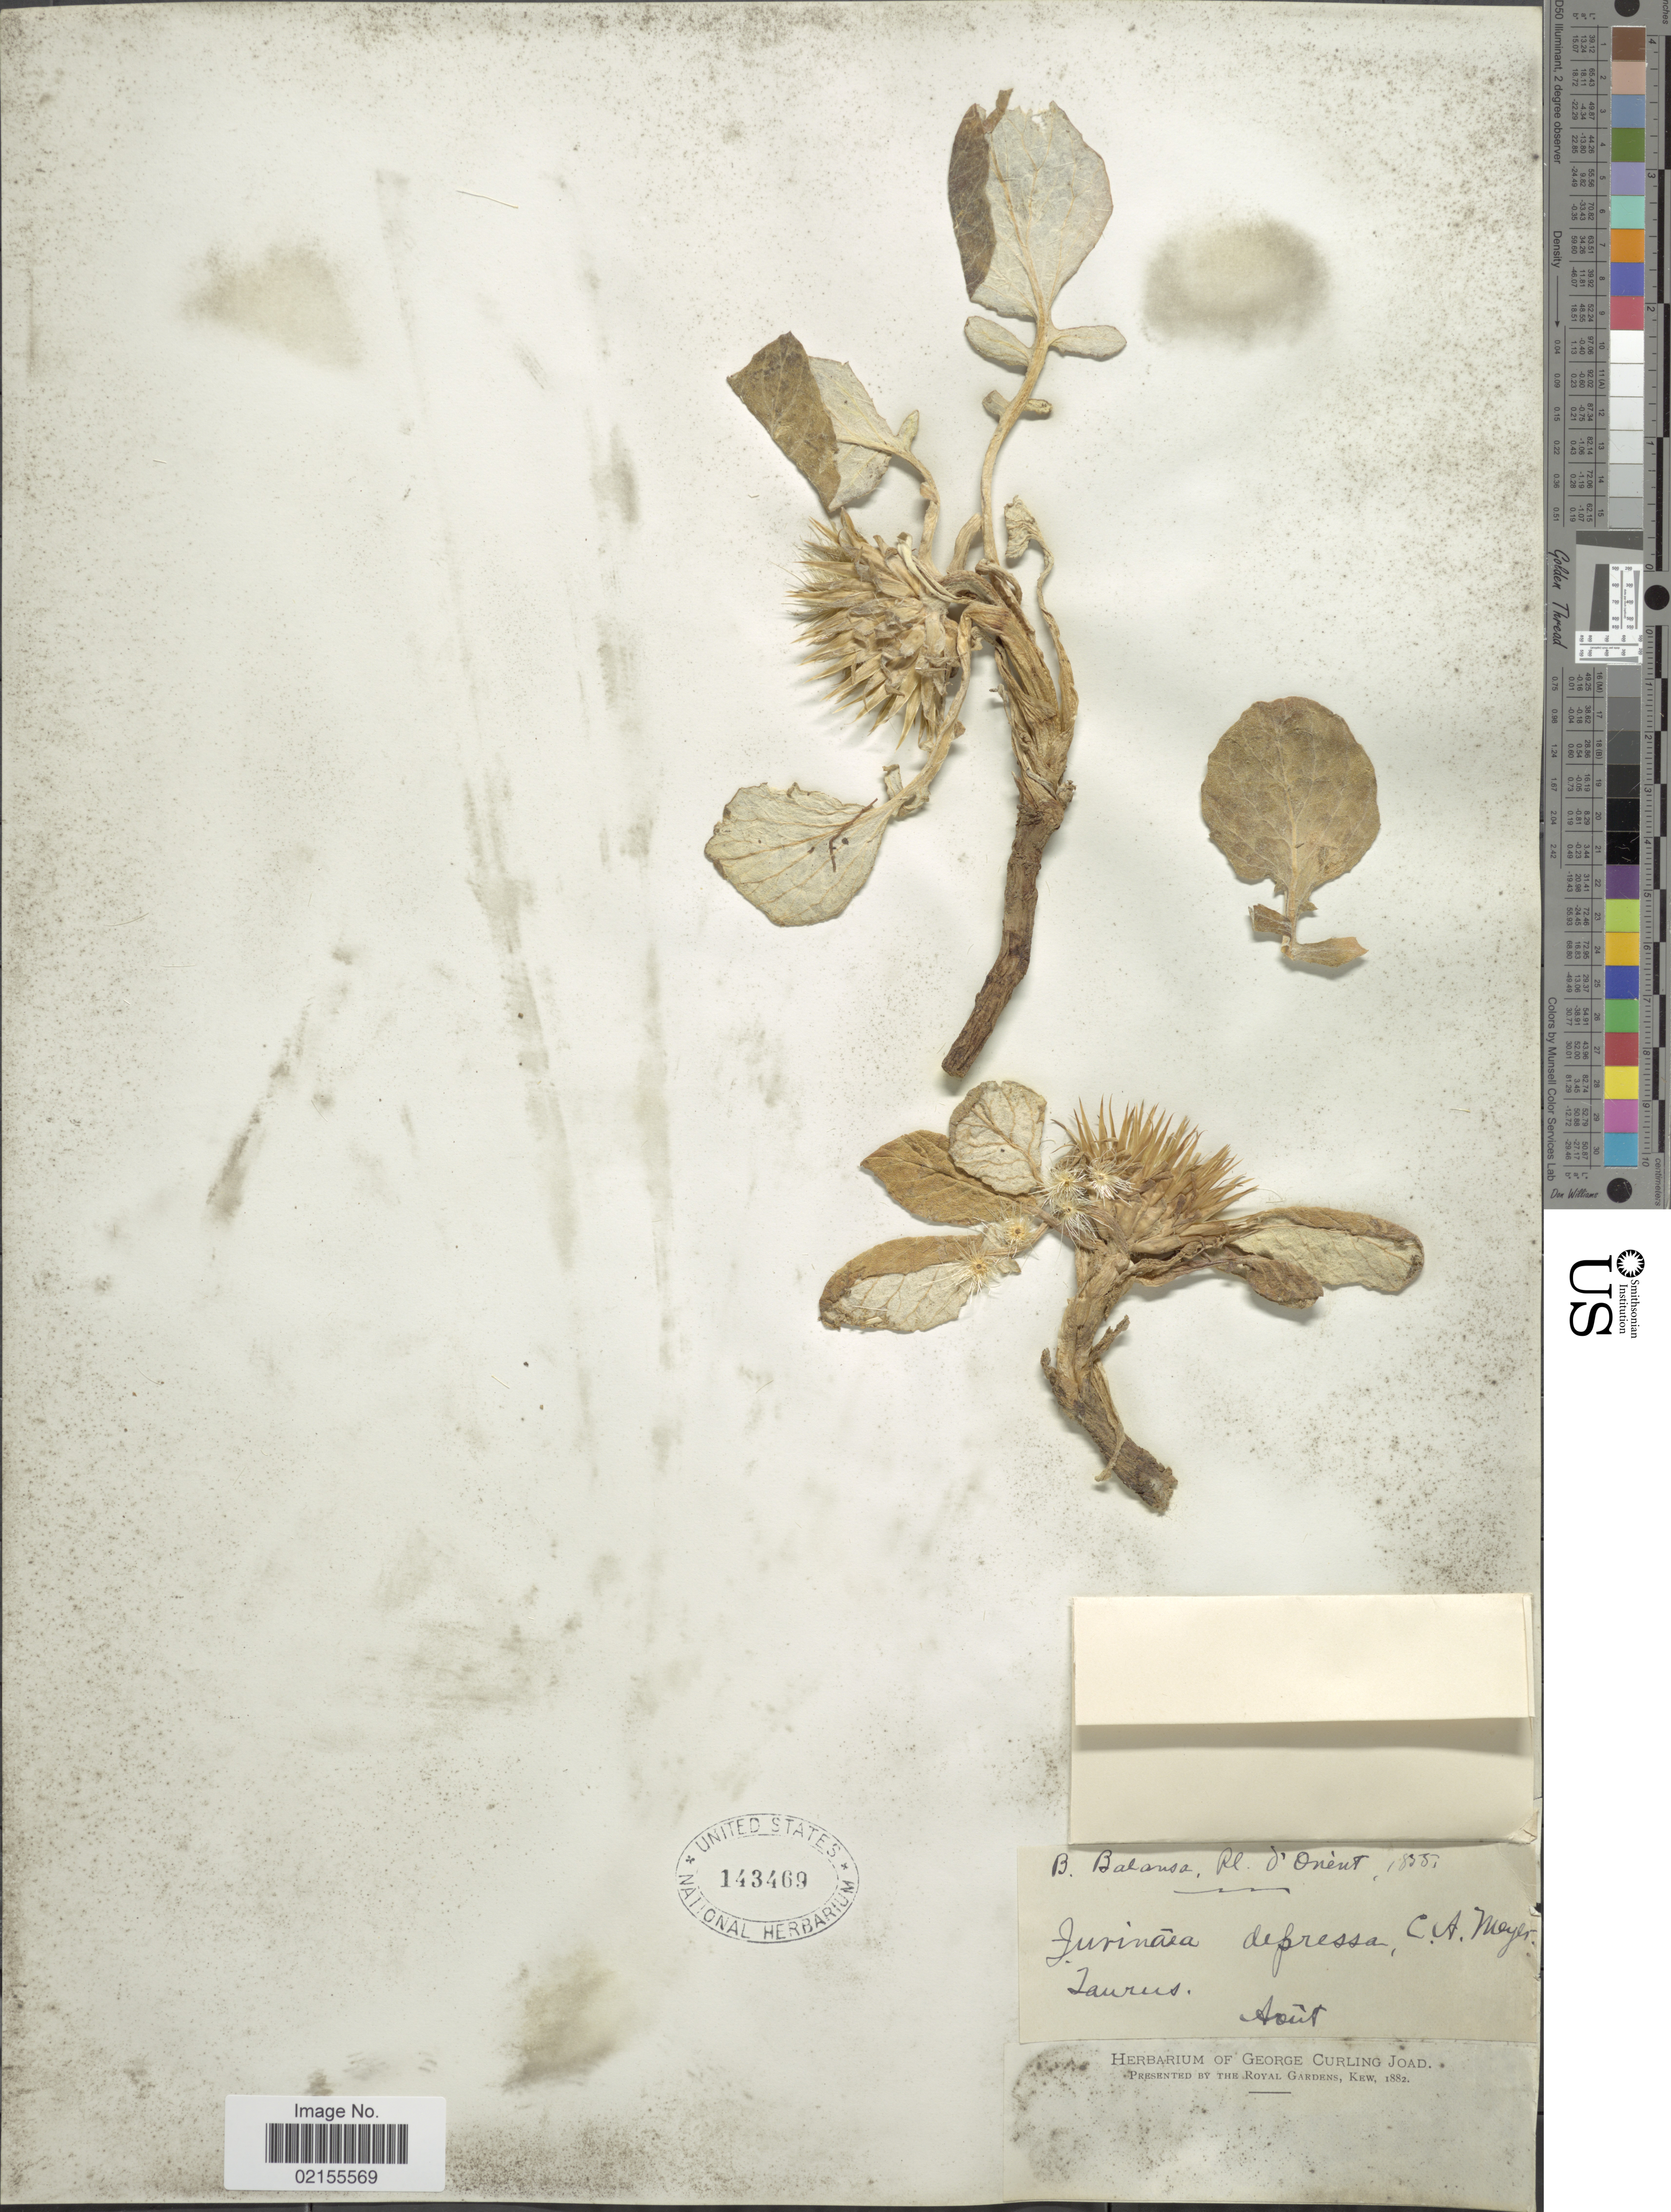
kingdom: Plantae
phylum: Tracheophyta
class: Magnoliopsida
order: Asterales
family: Asteraceae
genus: Jurinea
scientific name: Jurinea moschus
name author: (Hablitz) Bobrov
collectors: B. Balansa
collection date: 1835-08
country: Turkey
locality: D'Orient, Taurus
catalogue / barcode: US 143469